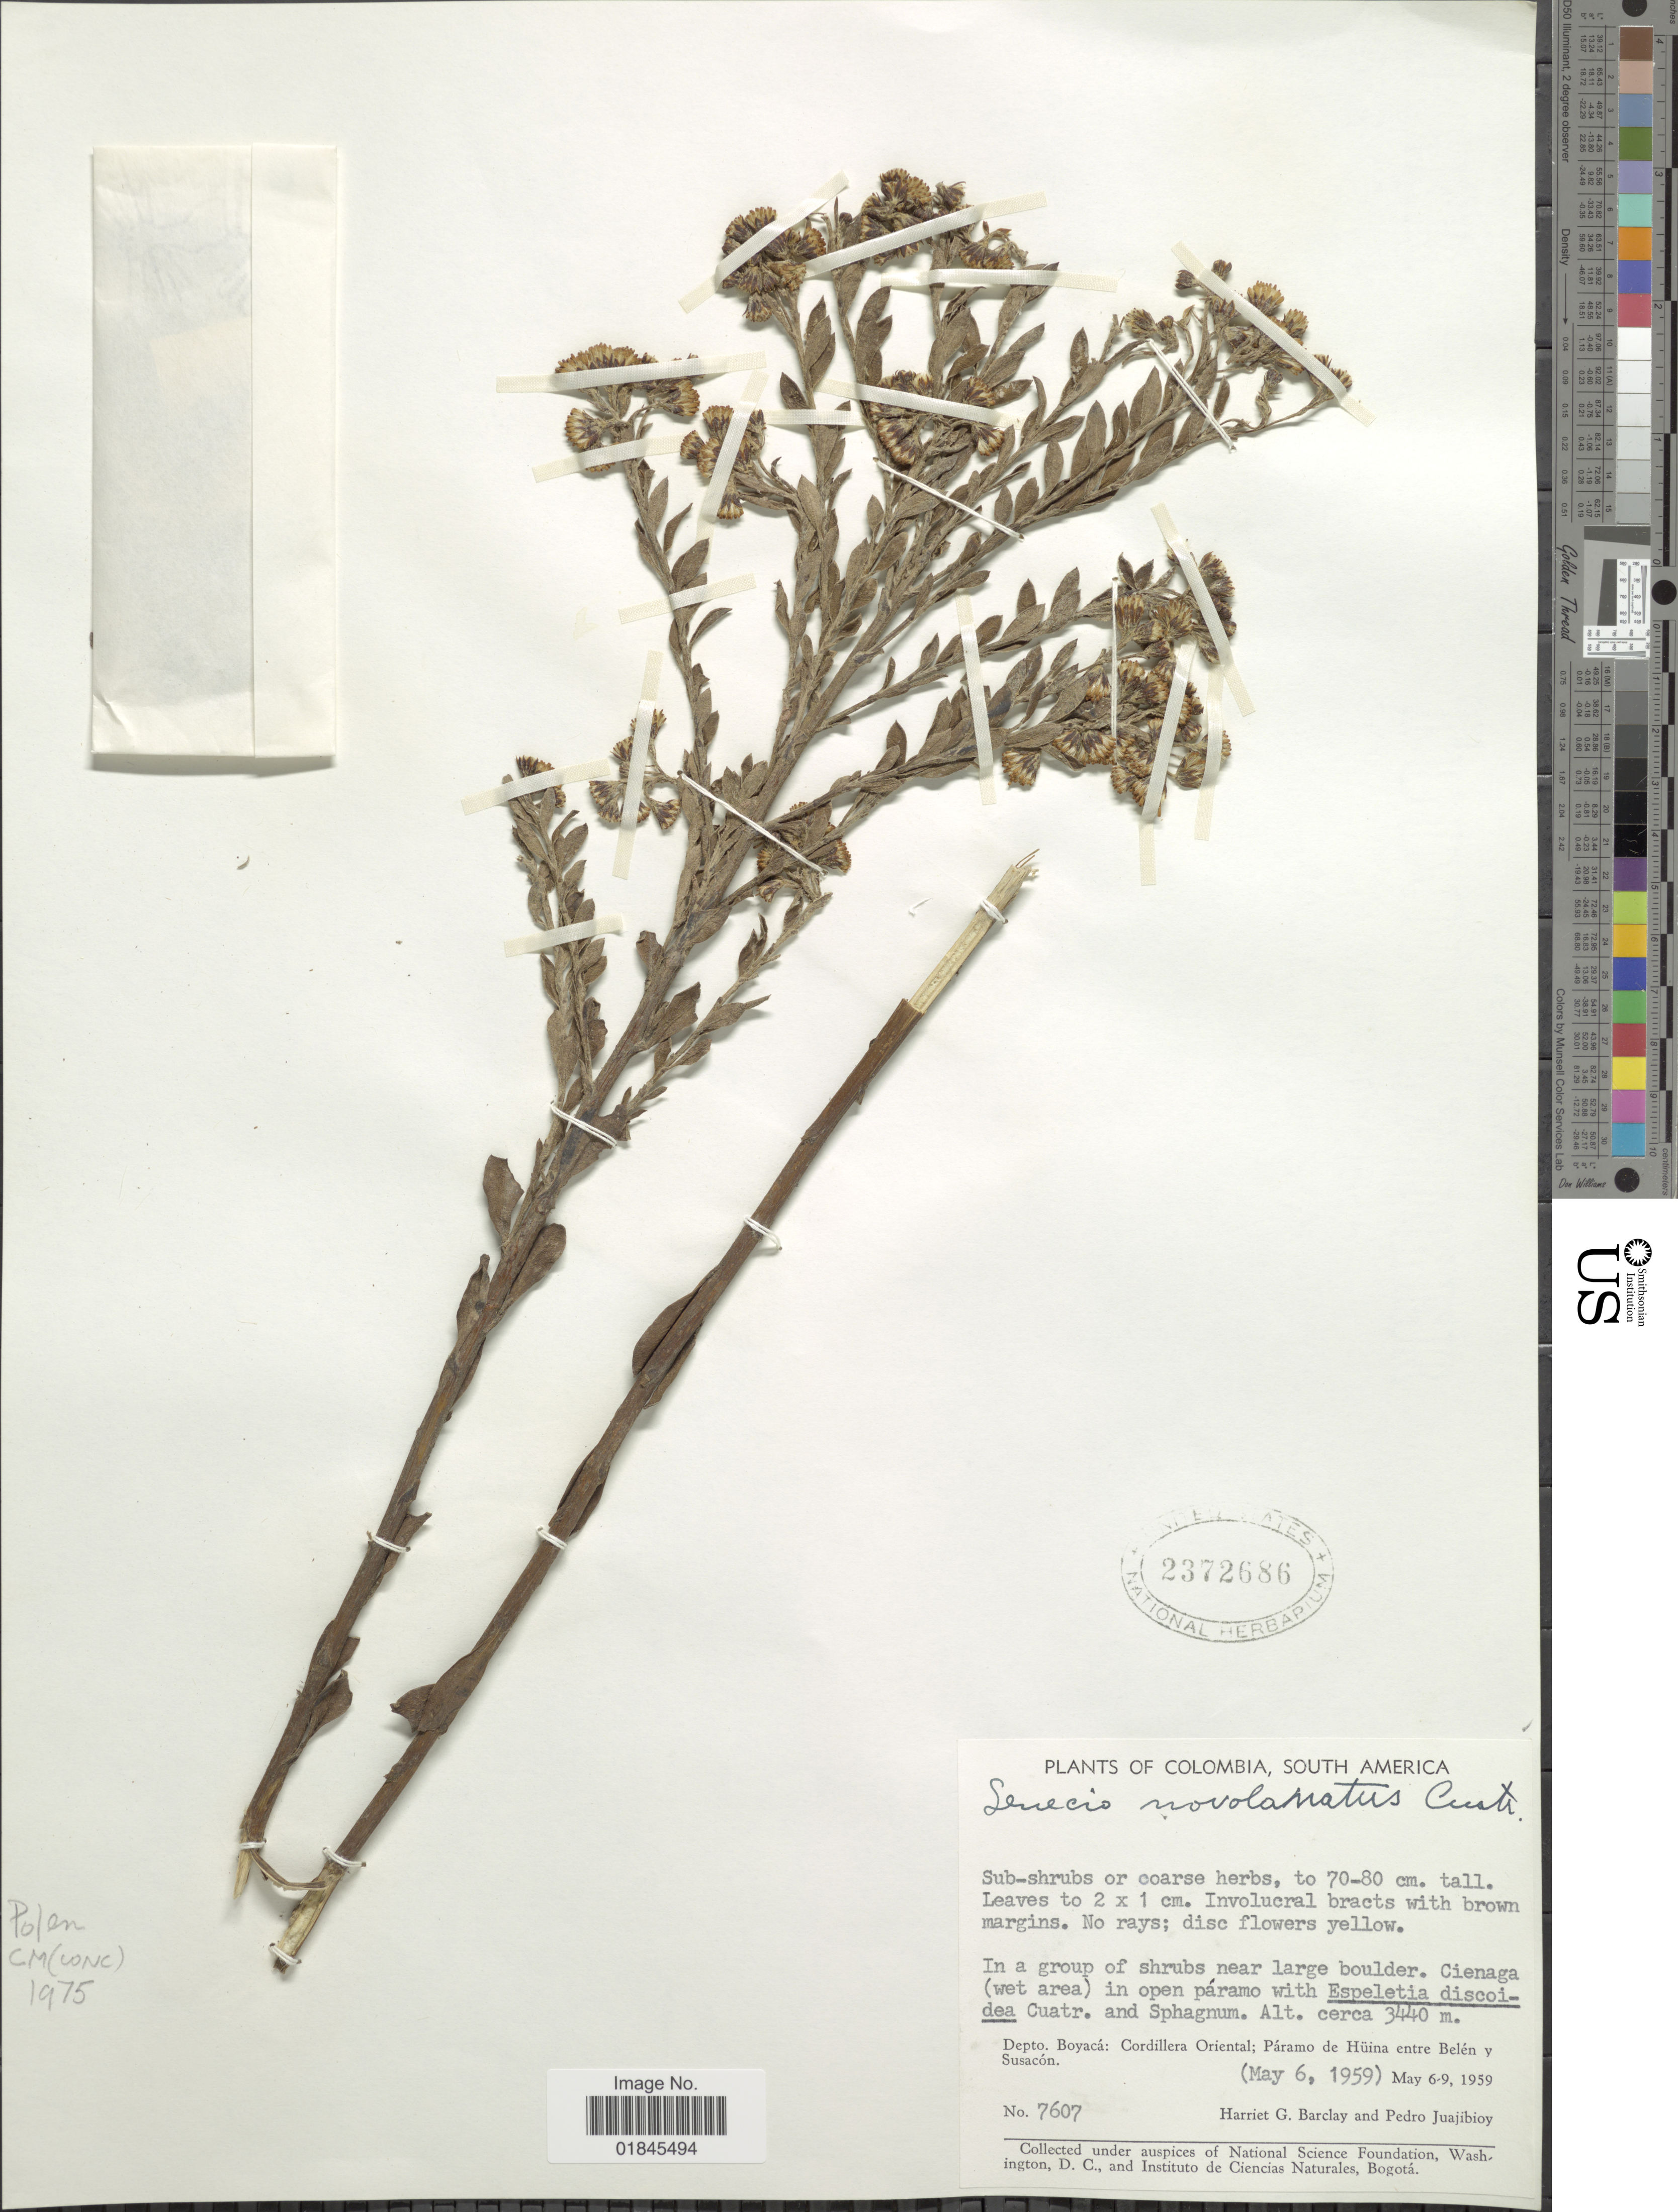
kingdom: Plantae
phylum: Tracheophyta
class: Magnoliopsida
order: Asterales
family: Asteraceae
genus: Pentacalia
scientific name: Pentacalia ledifolia f. perlanta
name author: Cuatrec.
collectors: H. G. Barclay & P. Juajibioy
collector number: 7607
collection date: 1959-05-06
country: Colombia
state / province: Boyacá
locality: Depto. Boyacá: Cordillera Oriental; Páramo de Hüina entre Belén y Susacón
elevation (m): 3440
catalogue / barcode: US 2372686